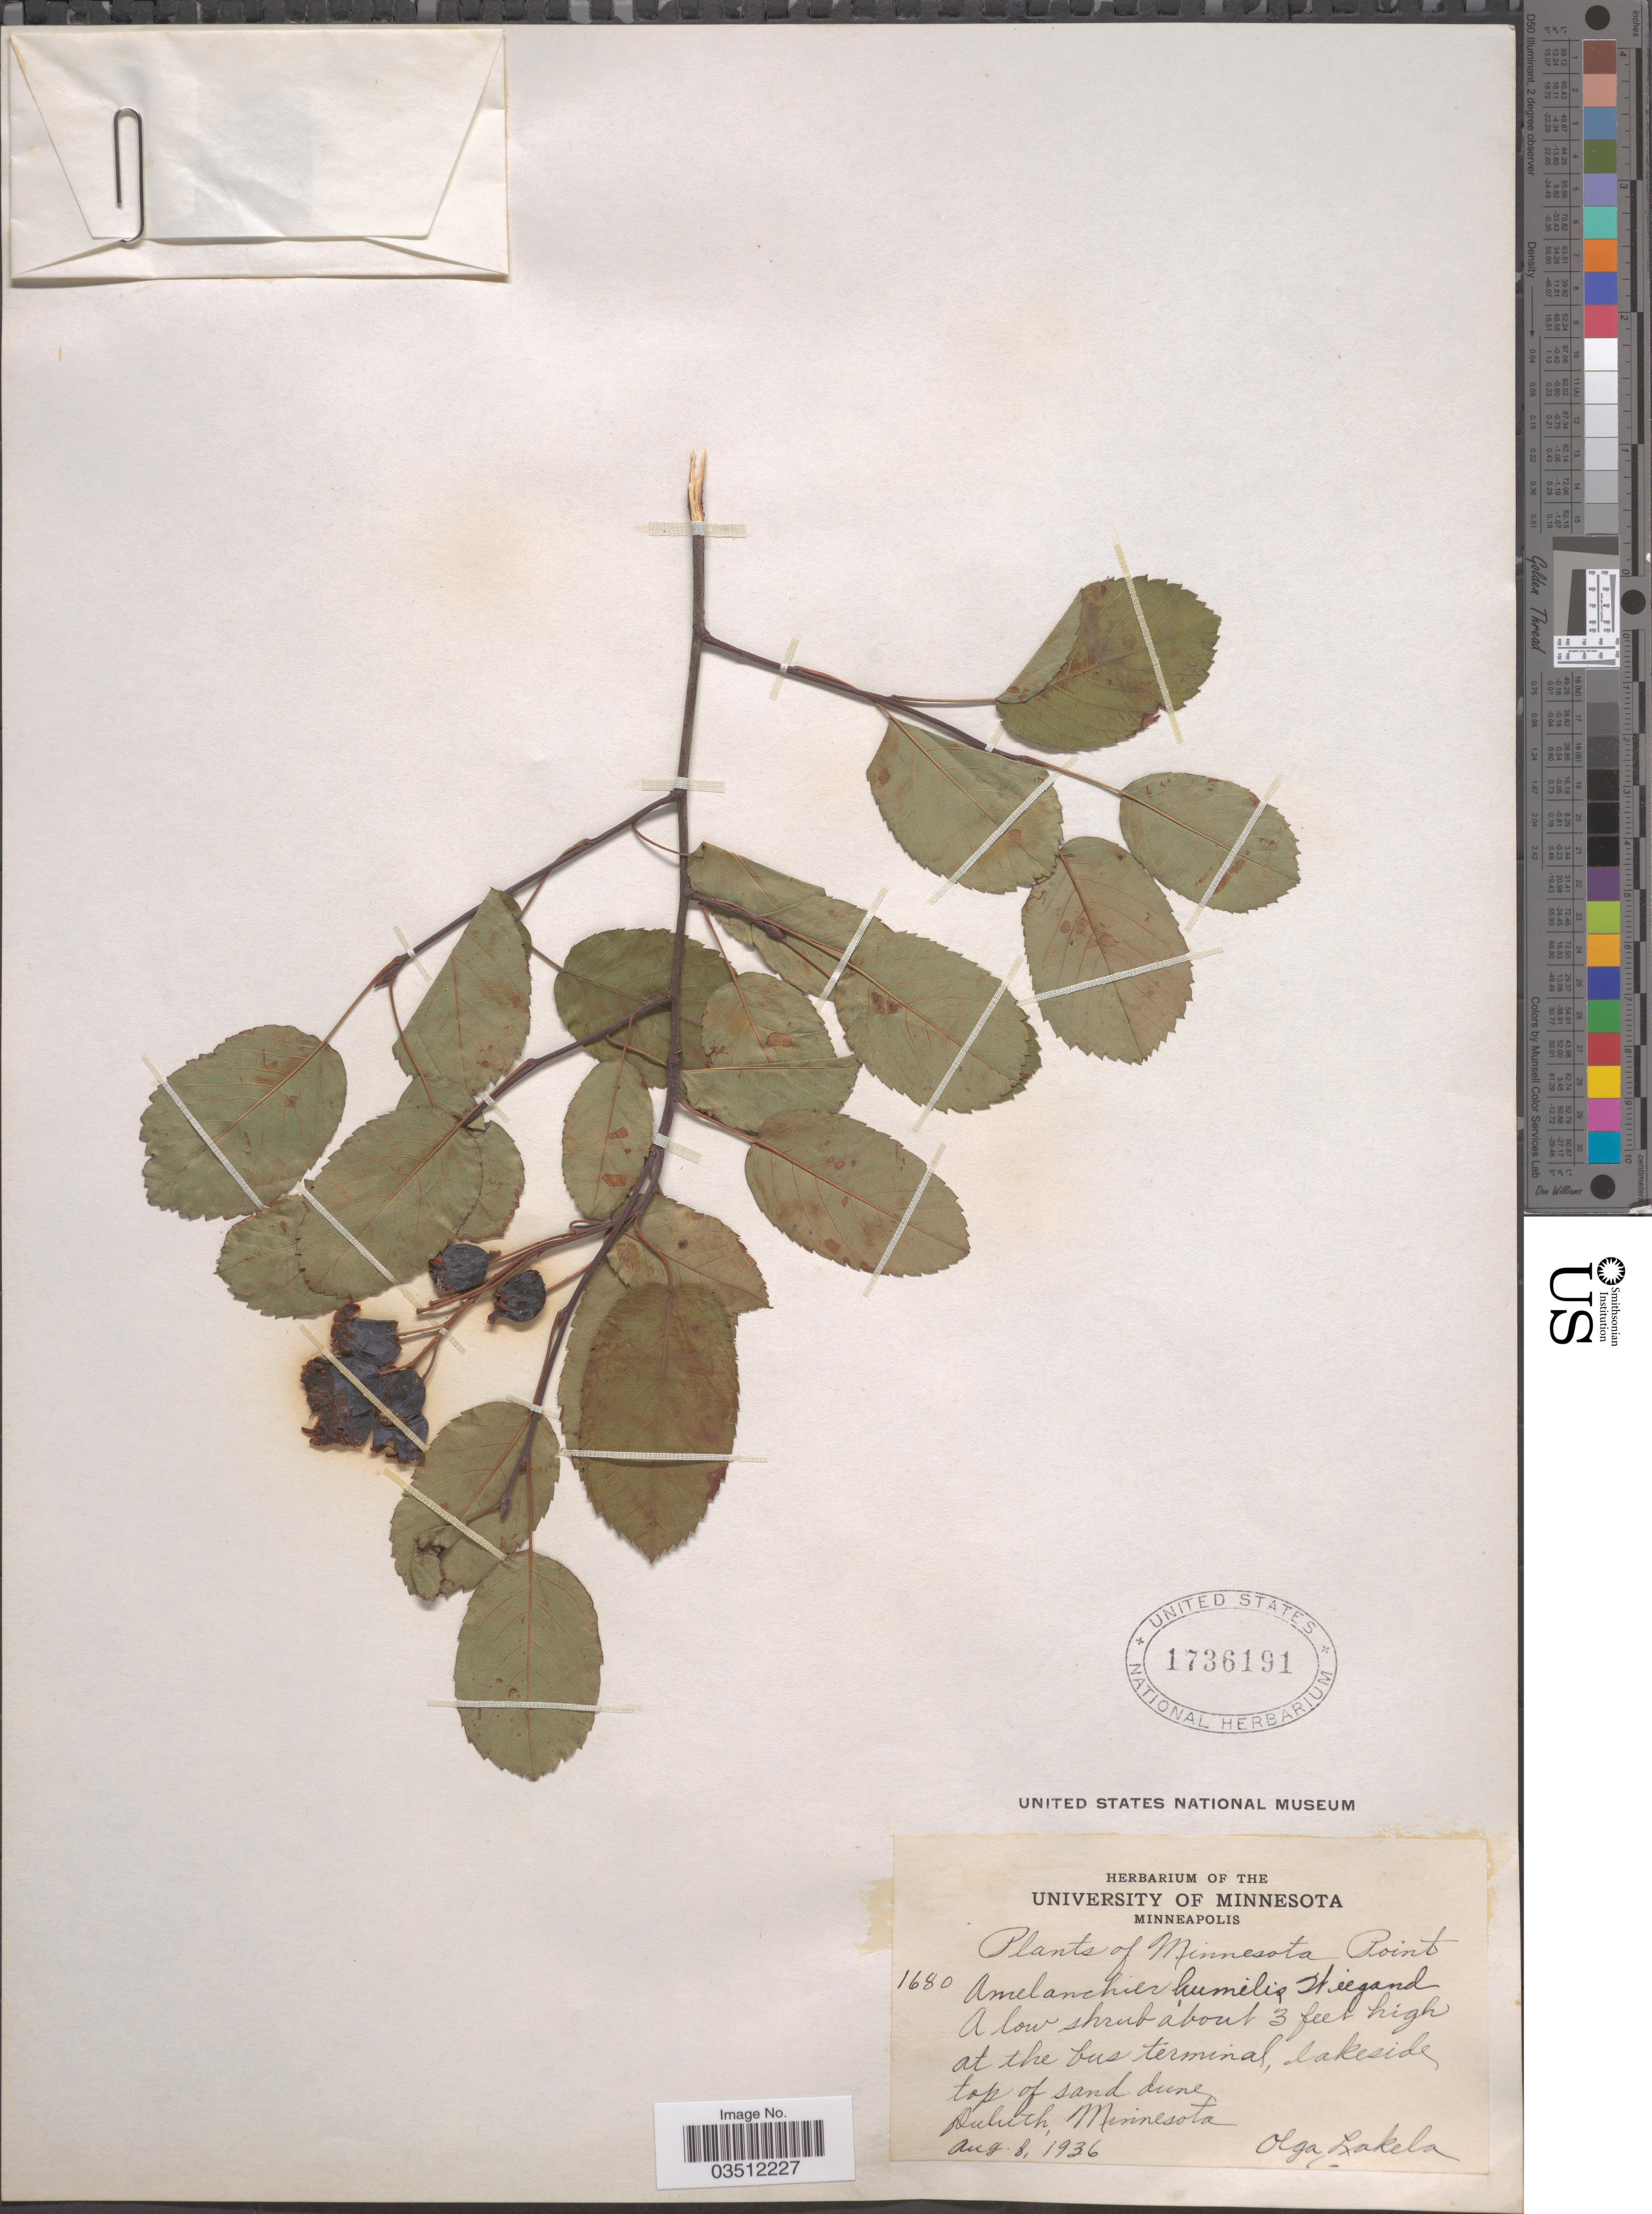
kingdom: Plantae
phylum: Tracheophyta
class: Magnoliopsida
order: Rosales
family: Rosaceae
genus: Amelanchier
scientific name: Amelanchier humilis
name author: Wiegand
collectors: O. K. Lakela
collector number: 1680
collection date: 1936-08-08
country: United States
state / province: Minnesota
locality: Minnesota Point. Duluth.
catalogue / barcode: US 1736191